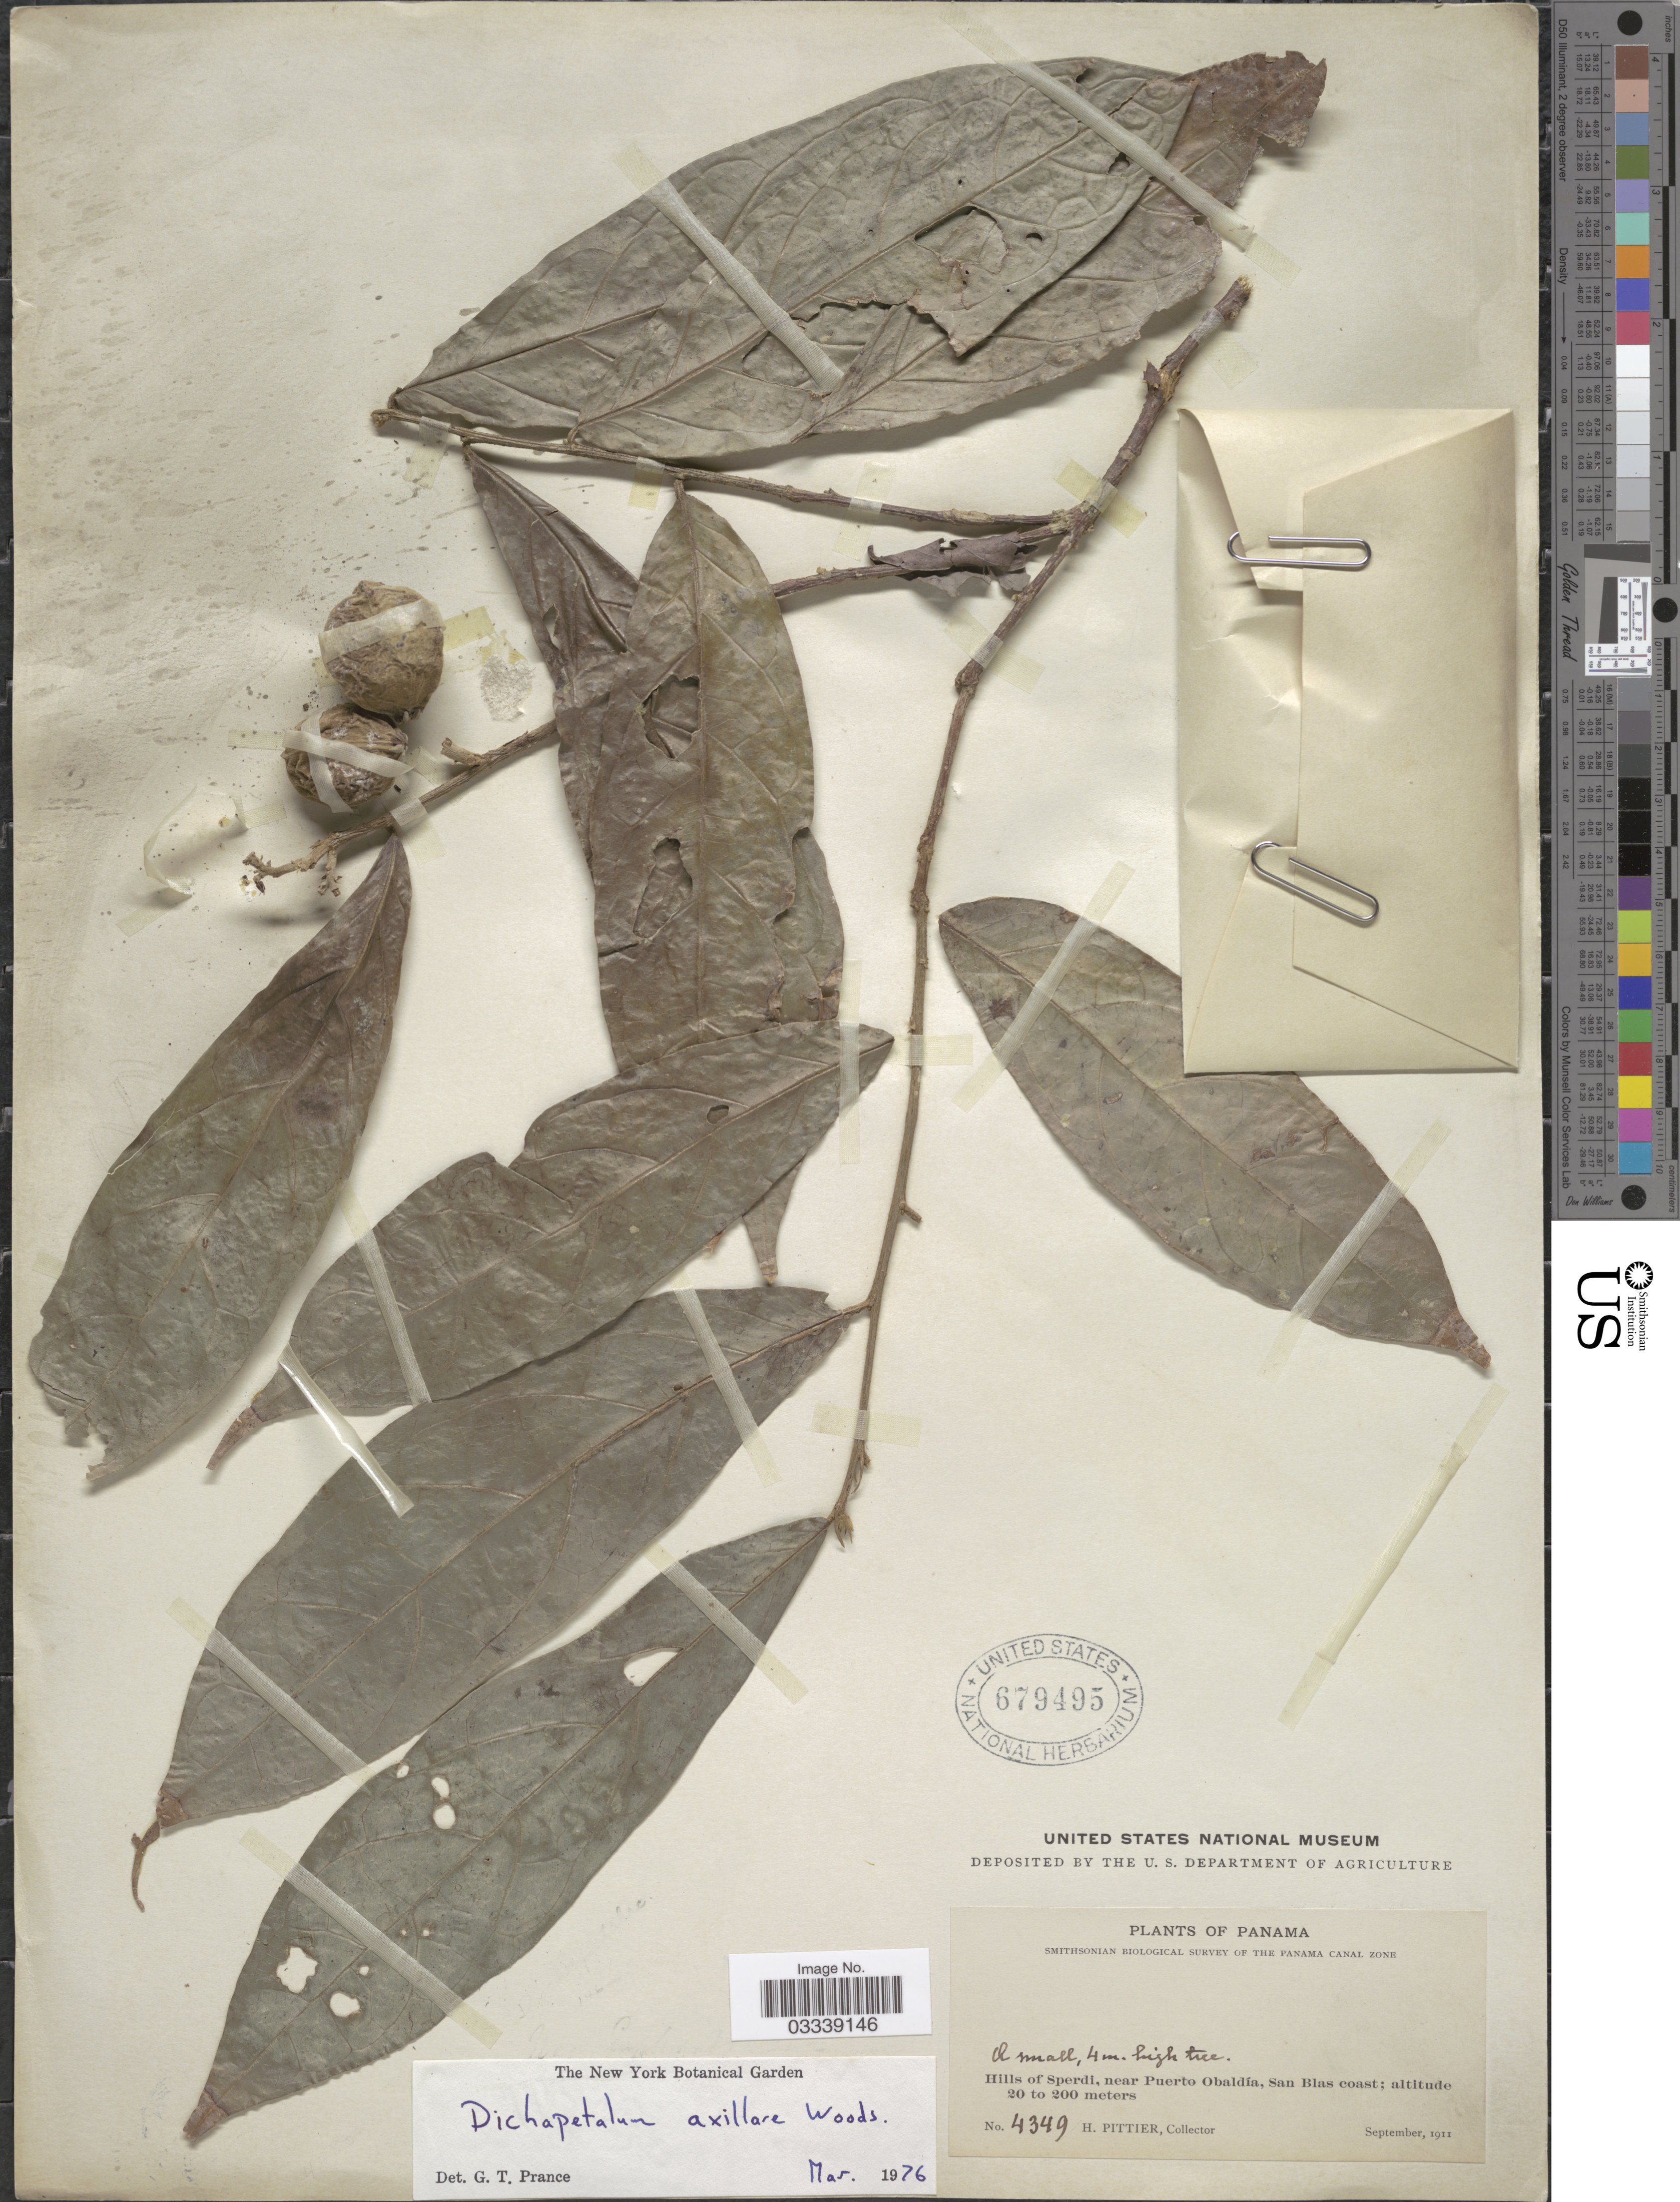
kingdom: Plantae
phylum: Tracheophyta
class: Magnoliopsida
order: Malpighiales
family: Dichapetalaceae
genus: Dichapetalum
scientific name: Dichapetalum axillare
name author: Woodson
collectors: H. F. Pittier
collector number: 4349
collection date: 1911-09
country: Panama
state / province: Kuna Yala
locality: Hills of Sperdi, near Puerto Obaldía, San Blas coast.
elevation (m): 20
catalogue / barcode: US 679495